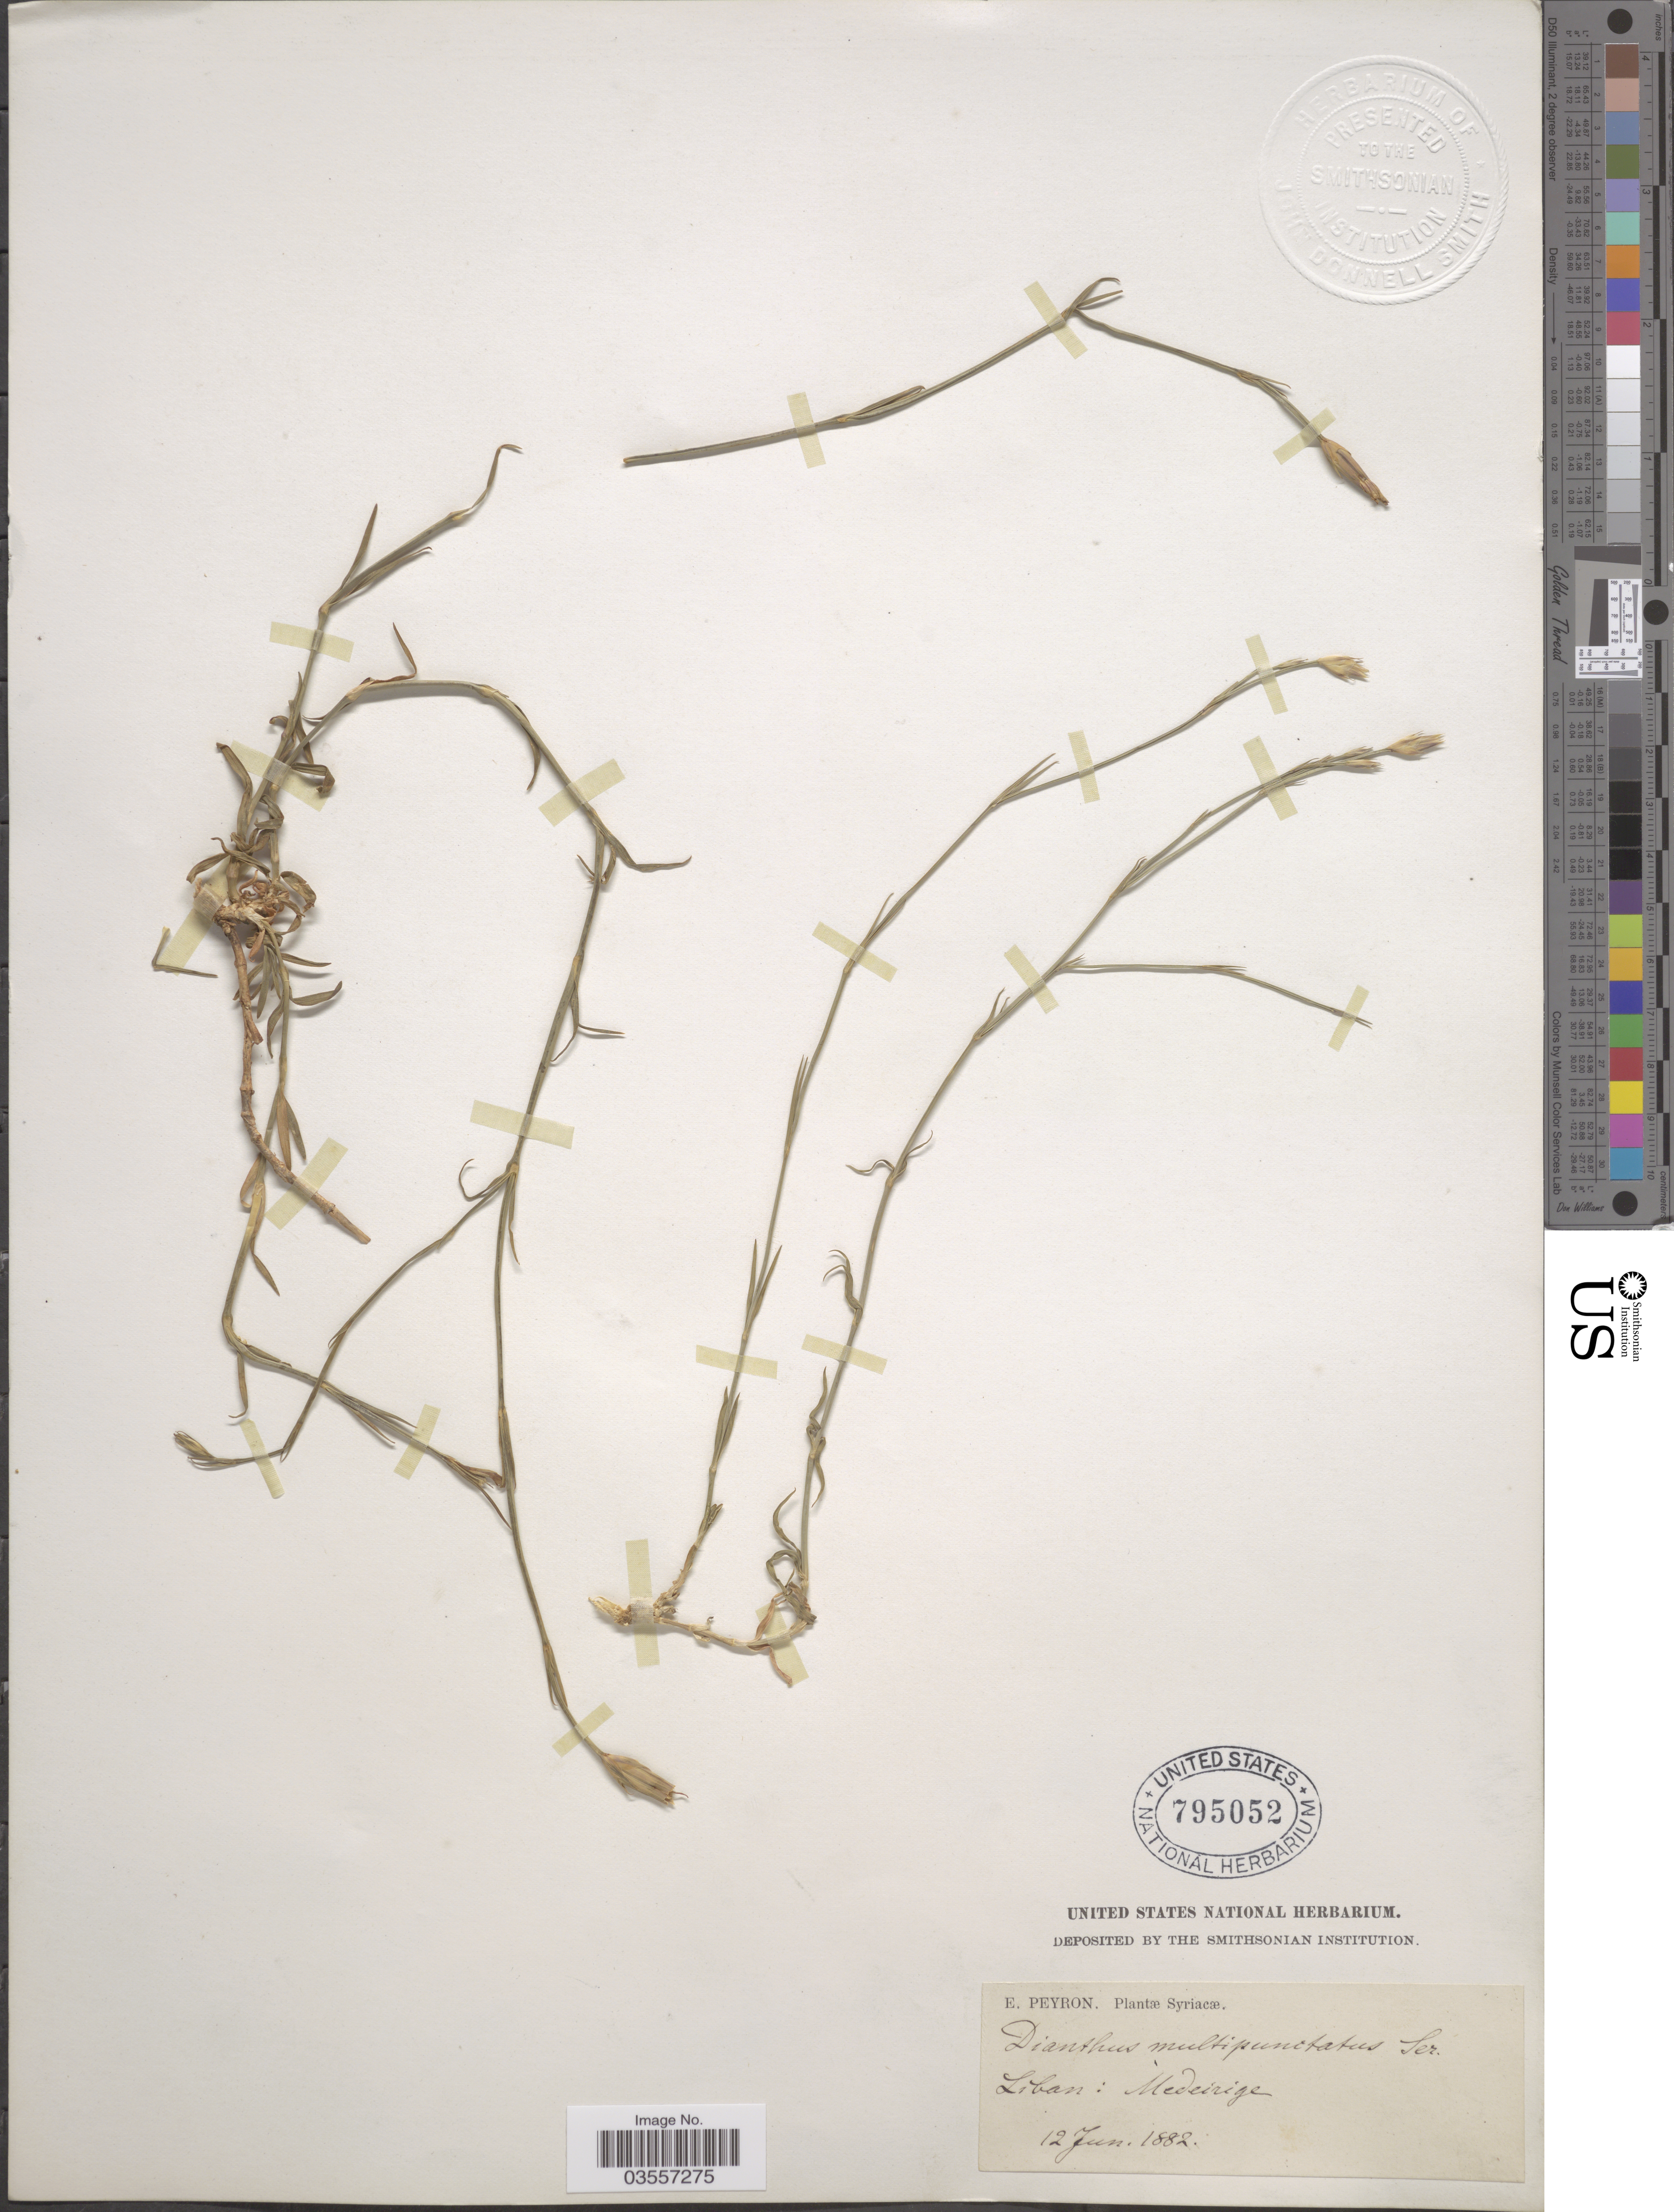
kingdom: Plantae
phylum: Tracheophyta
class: Magnoliopsida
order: Caryophyllales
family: Caryophyllaceae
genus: Dianthus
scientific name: Dianthus multipunctatus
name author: Ser.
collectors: E. Peyron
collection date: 1882-06-12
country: Lebanon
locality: Medeirige.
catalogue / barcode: US 795052